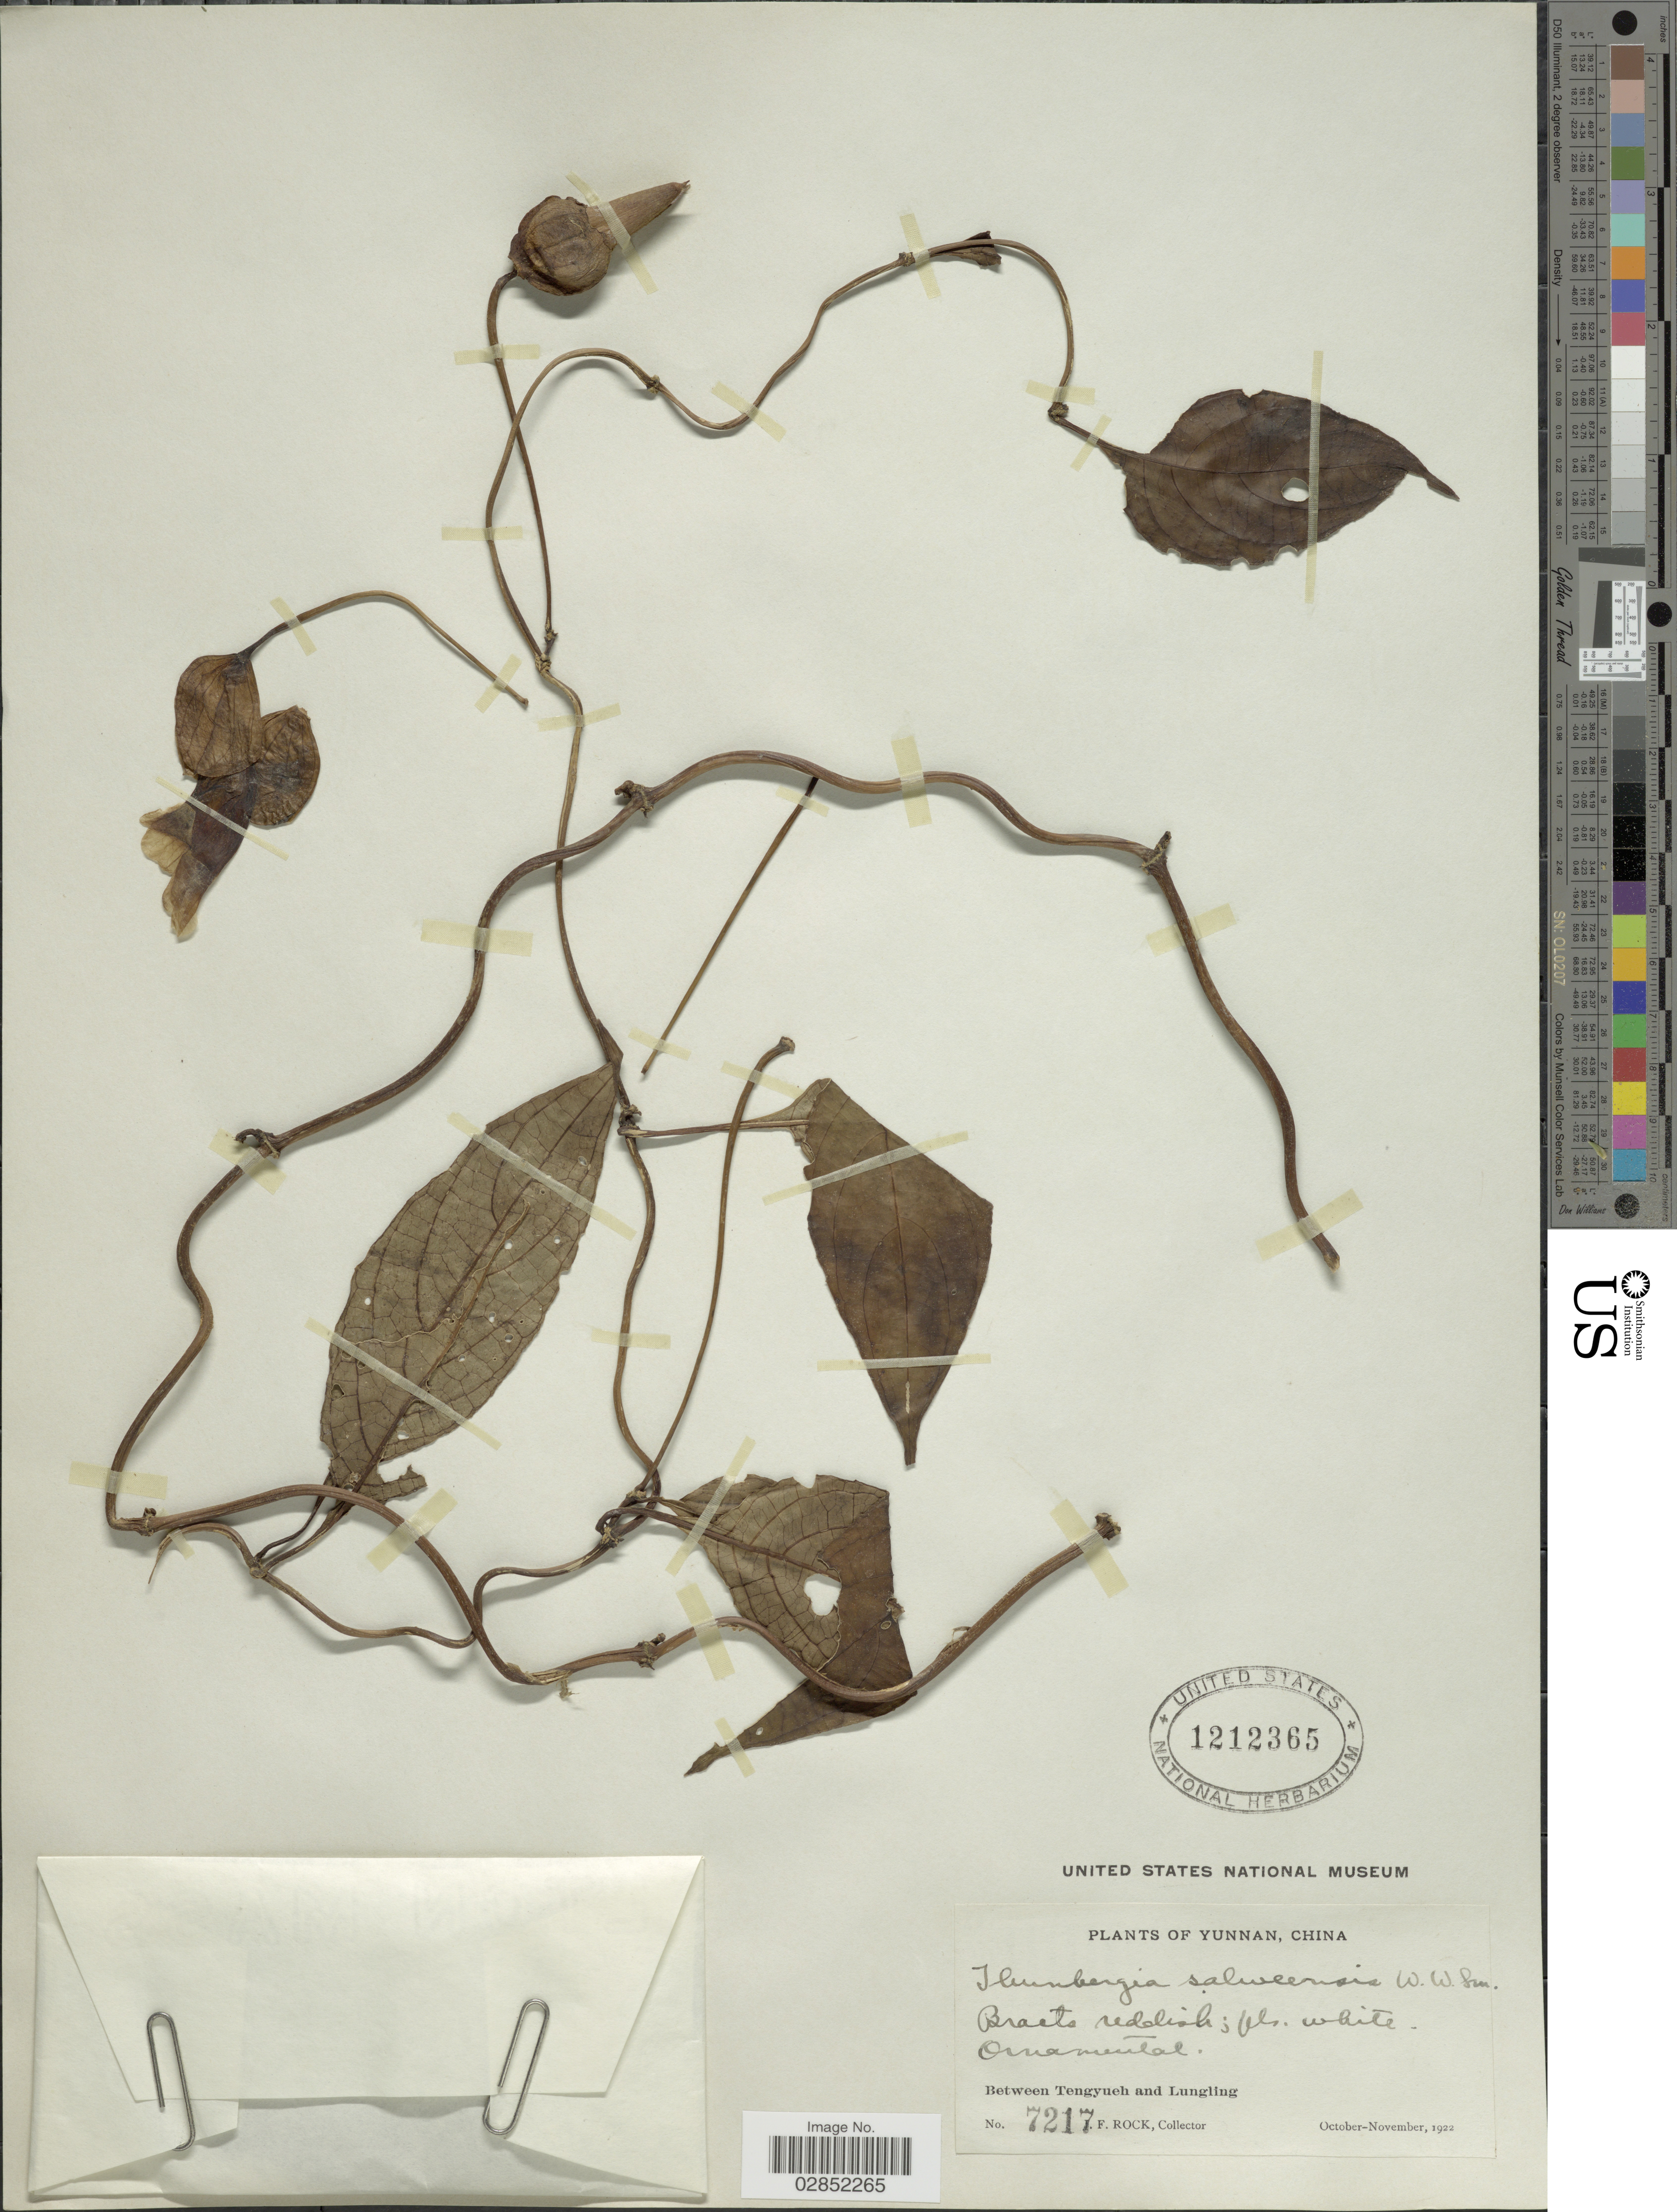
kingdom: Plantae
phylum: Tracheophyta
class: Magnoliopsida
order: Lamiales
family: Acanthaceae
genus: Thunbergia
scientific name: Thunbergia salweenensis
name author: W.W. Sm.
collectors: J. Rock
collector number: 7217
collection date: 1922-10/1922-11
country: China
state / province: Yunnan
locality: Between Tengyueh and Lungling.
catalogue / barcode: US 1212365